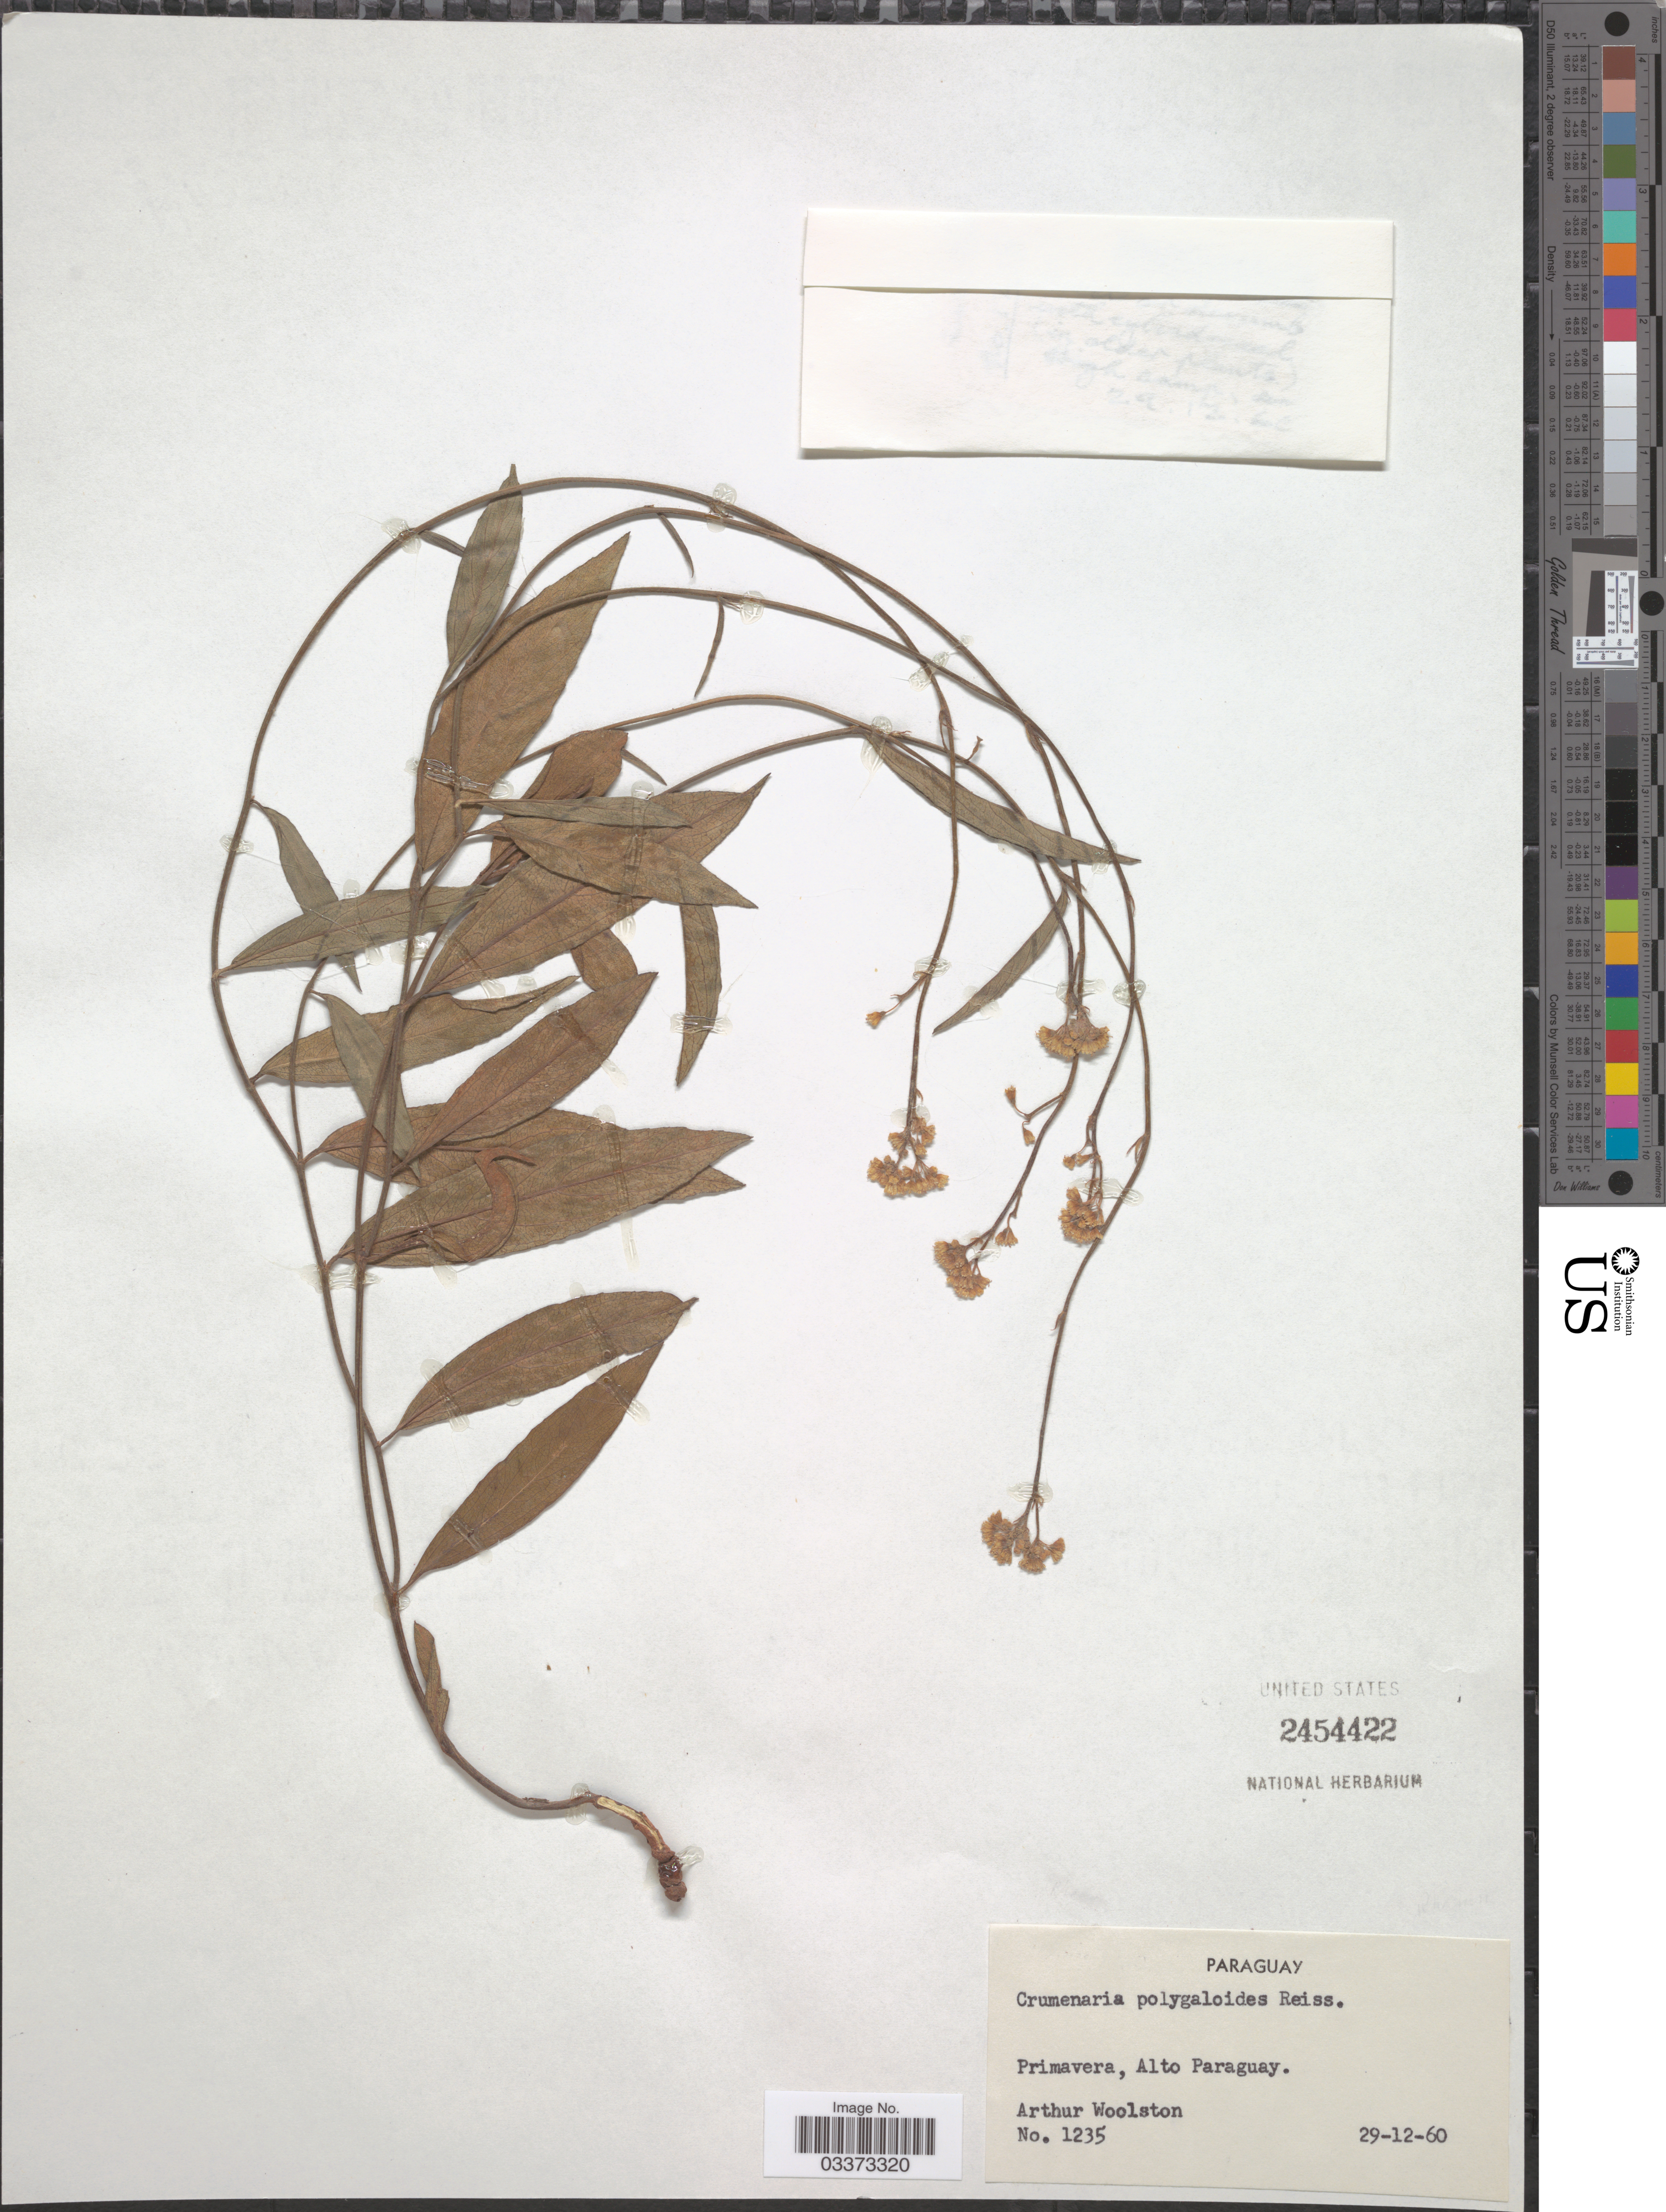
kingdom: Plantae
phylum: Tracheophyta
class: Magnoliopsida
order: Rosales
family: Rhamnaceae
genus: Crumenaria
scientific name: Crumenaria lilloi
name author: Suess.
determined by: Figueira, Mauricio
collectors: A. L. Woolston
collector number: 1235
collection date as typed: Transcribed d/m/y: 29/12/60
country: Paraguay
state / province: Alto Paraguay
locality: Primavera.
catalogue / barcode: US 2454422